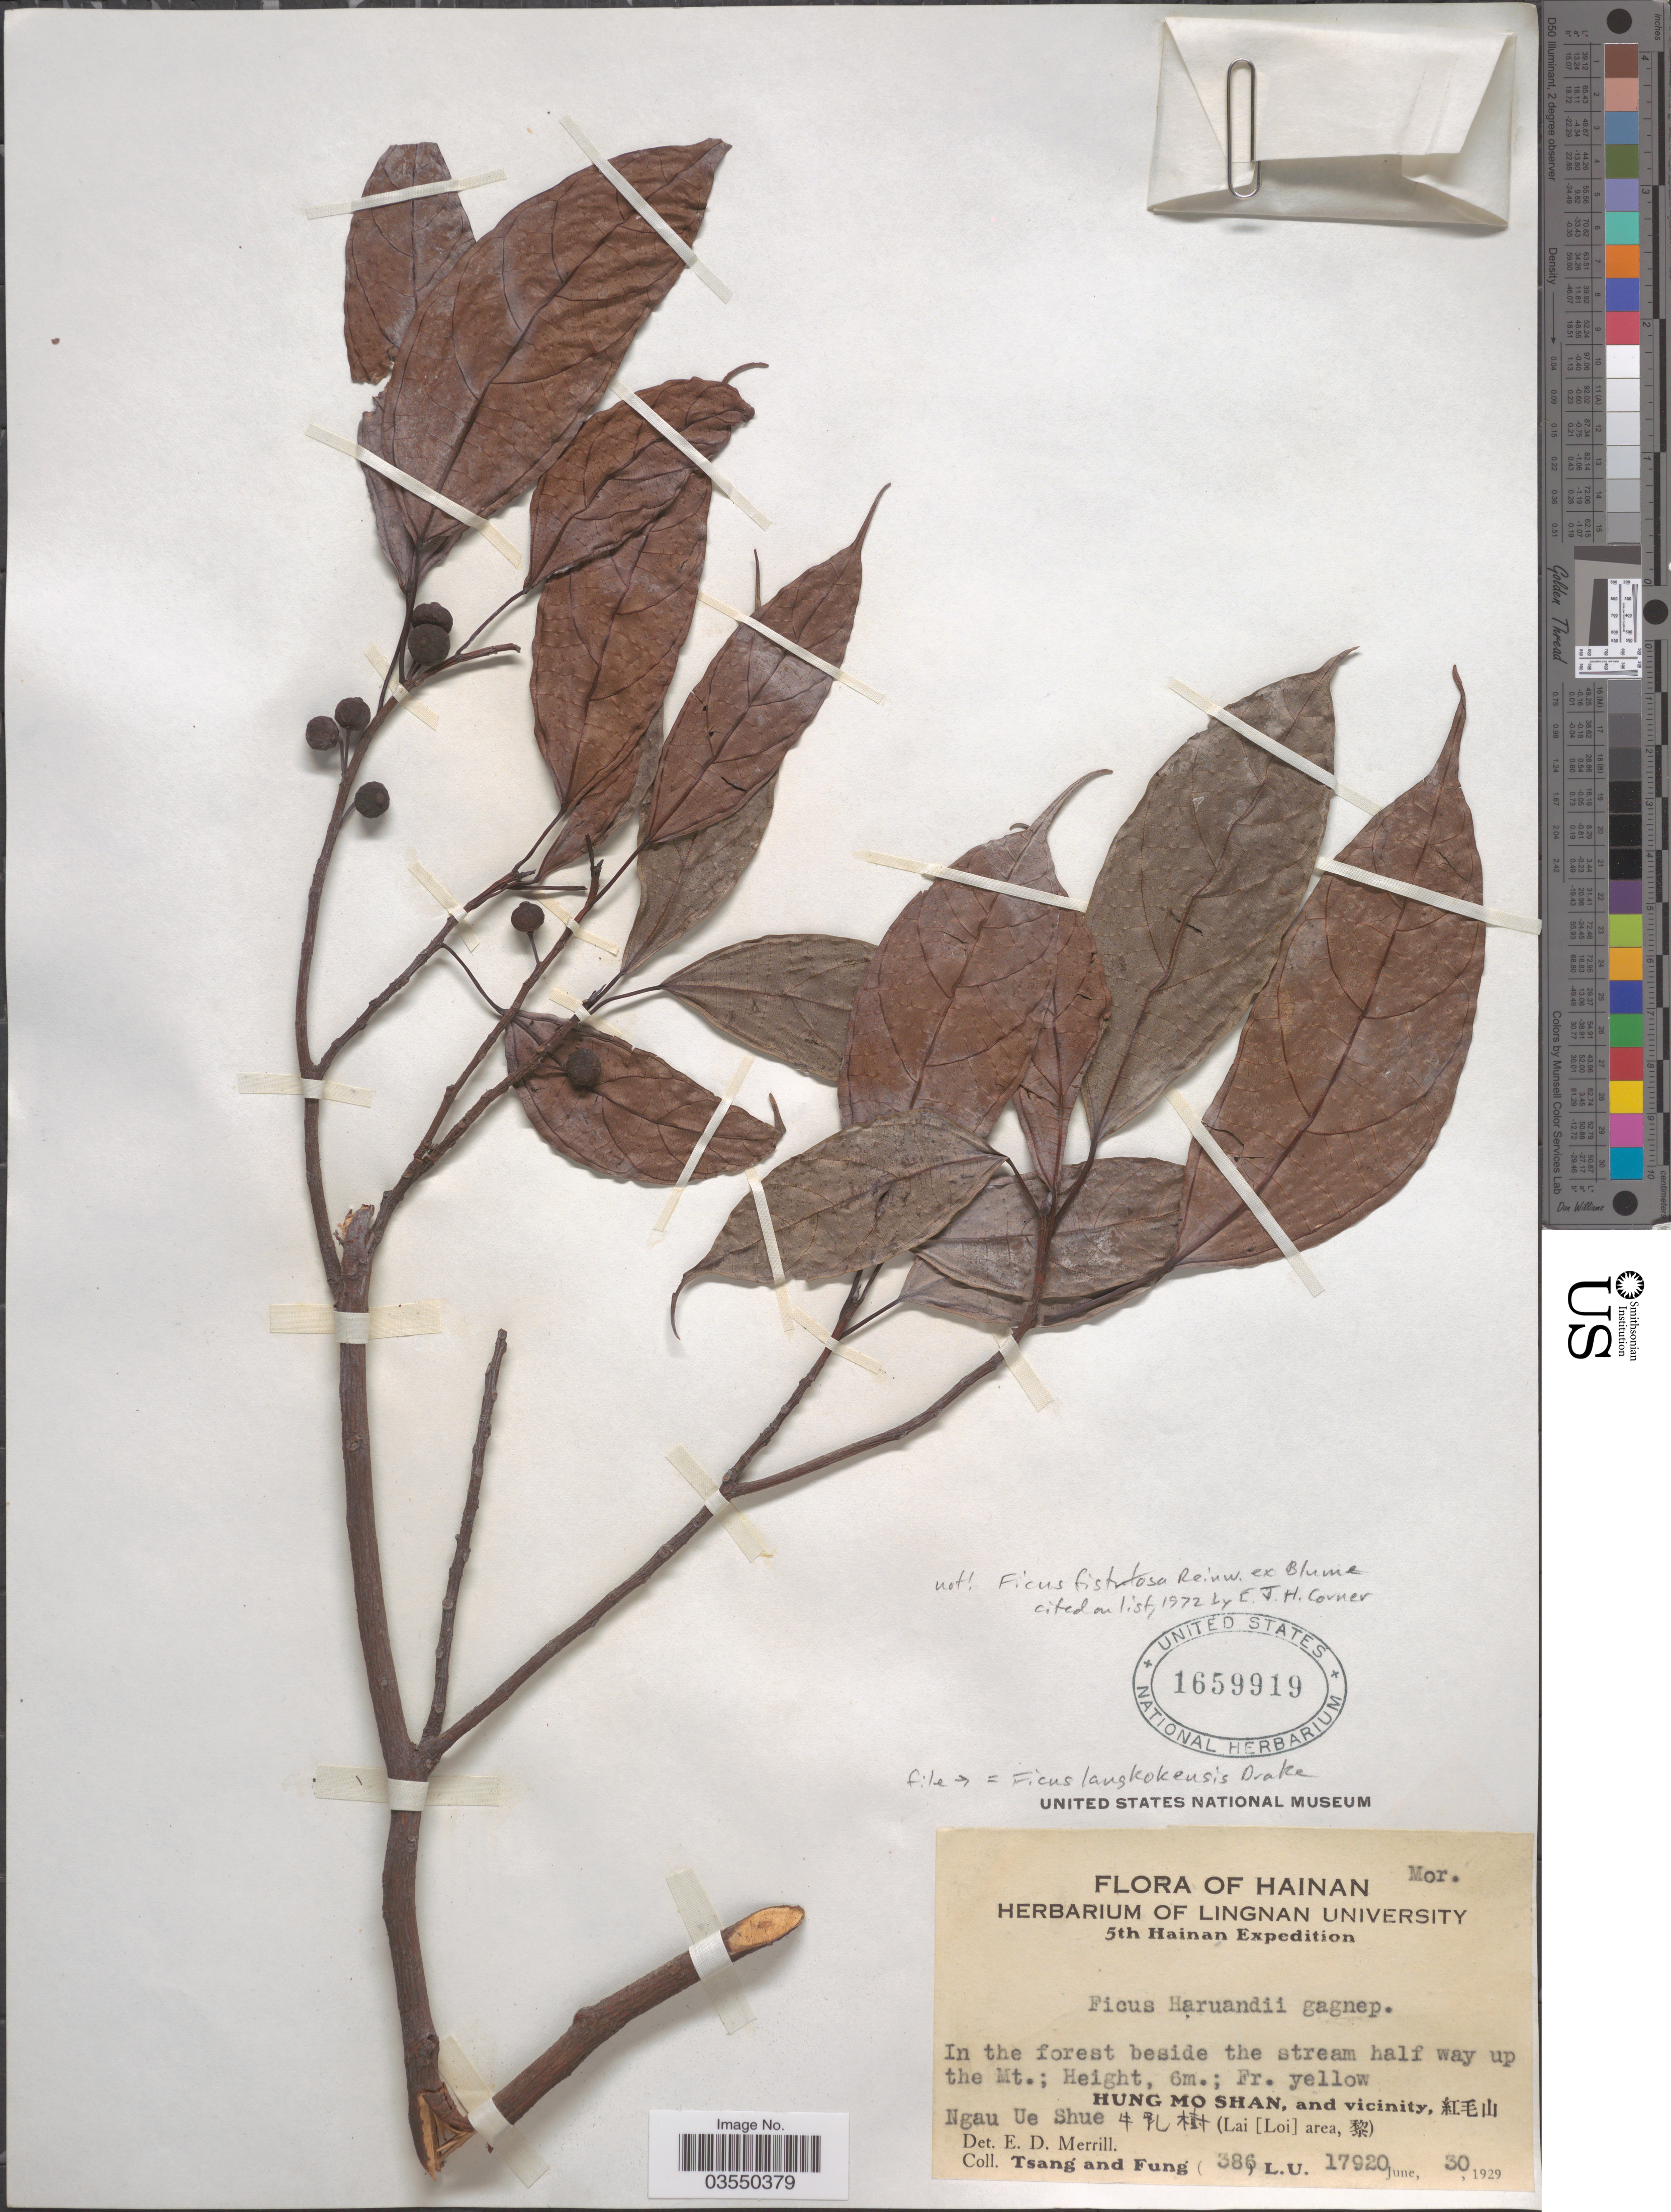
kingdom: Plantae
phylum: Tracheophyta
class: Magnoliopsida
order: Rosales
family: Moraceae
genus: Ficus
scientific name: Ficus langkokensis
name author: Drake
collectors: -. T'sang & Fung, --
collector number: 386L.U.17920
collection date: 1929-06-30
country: China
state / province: Hainan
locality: Ngau Ue Shue X. Hung Mo Shan, and vicinity, X. (Lai [Loi] area, X).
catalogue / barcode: US 1659919